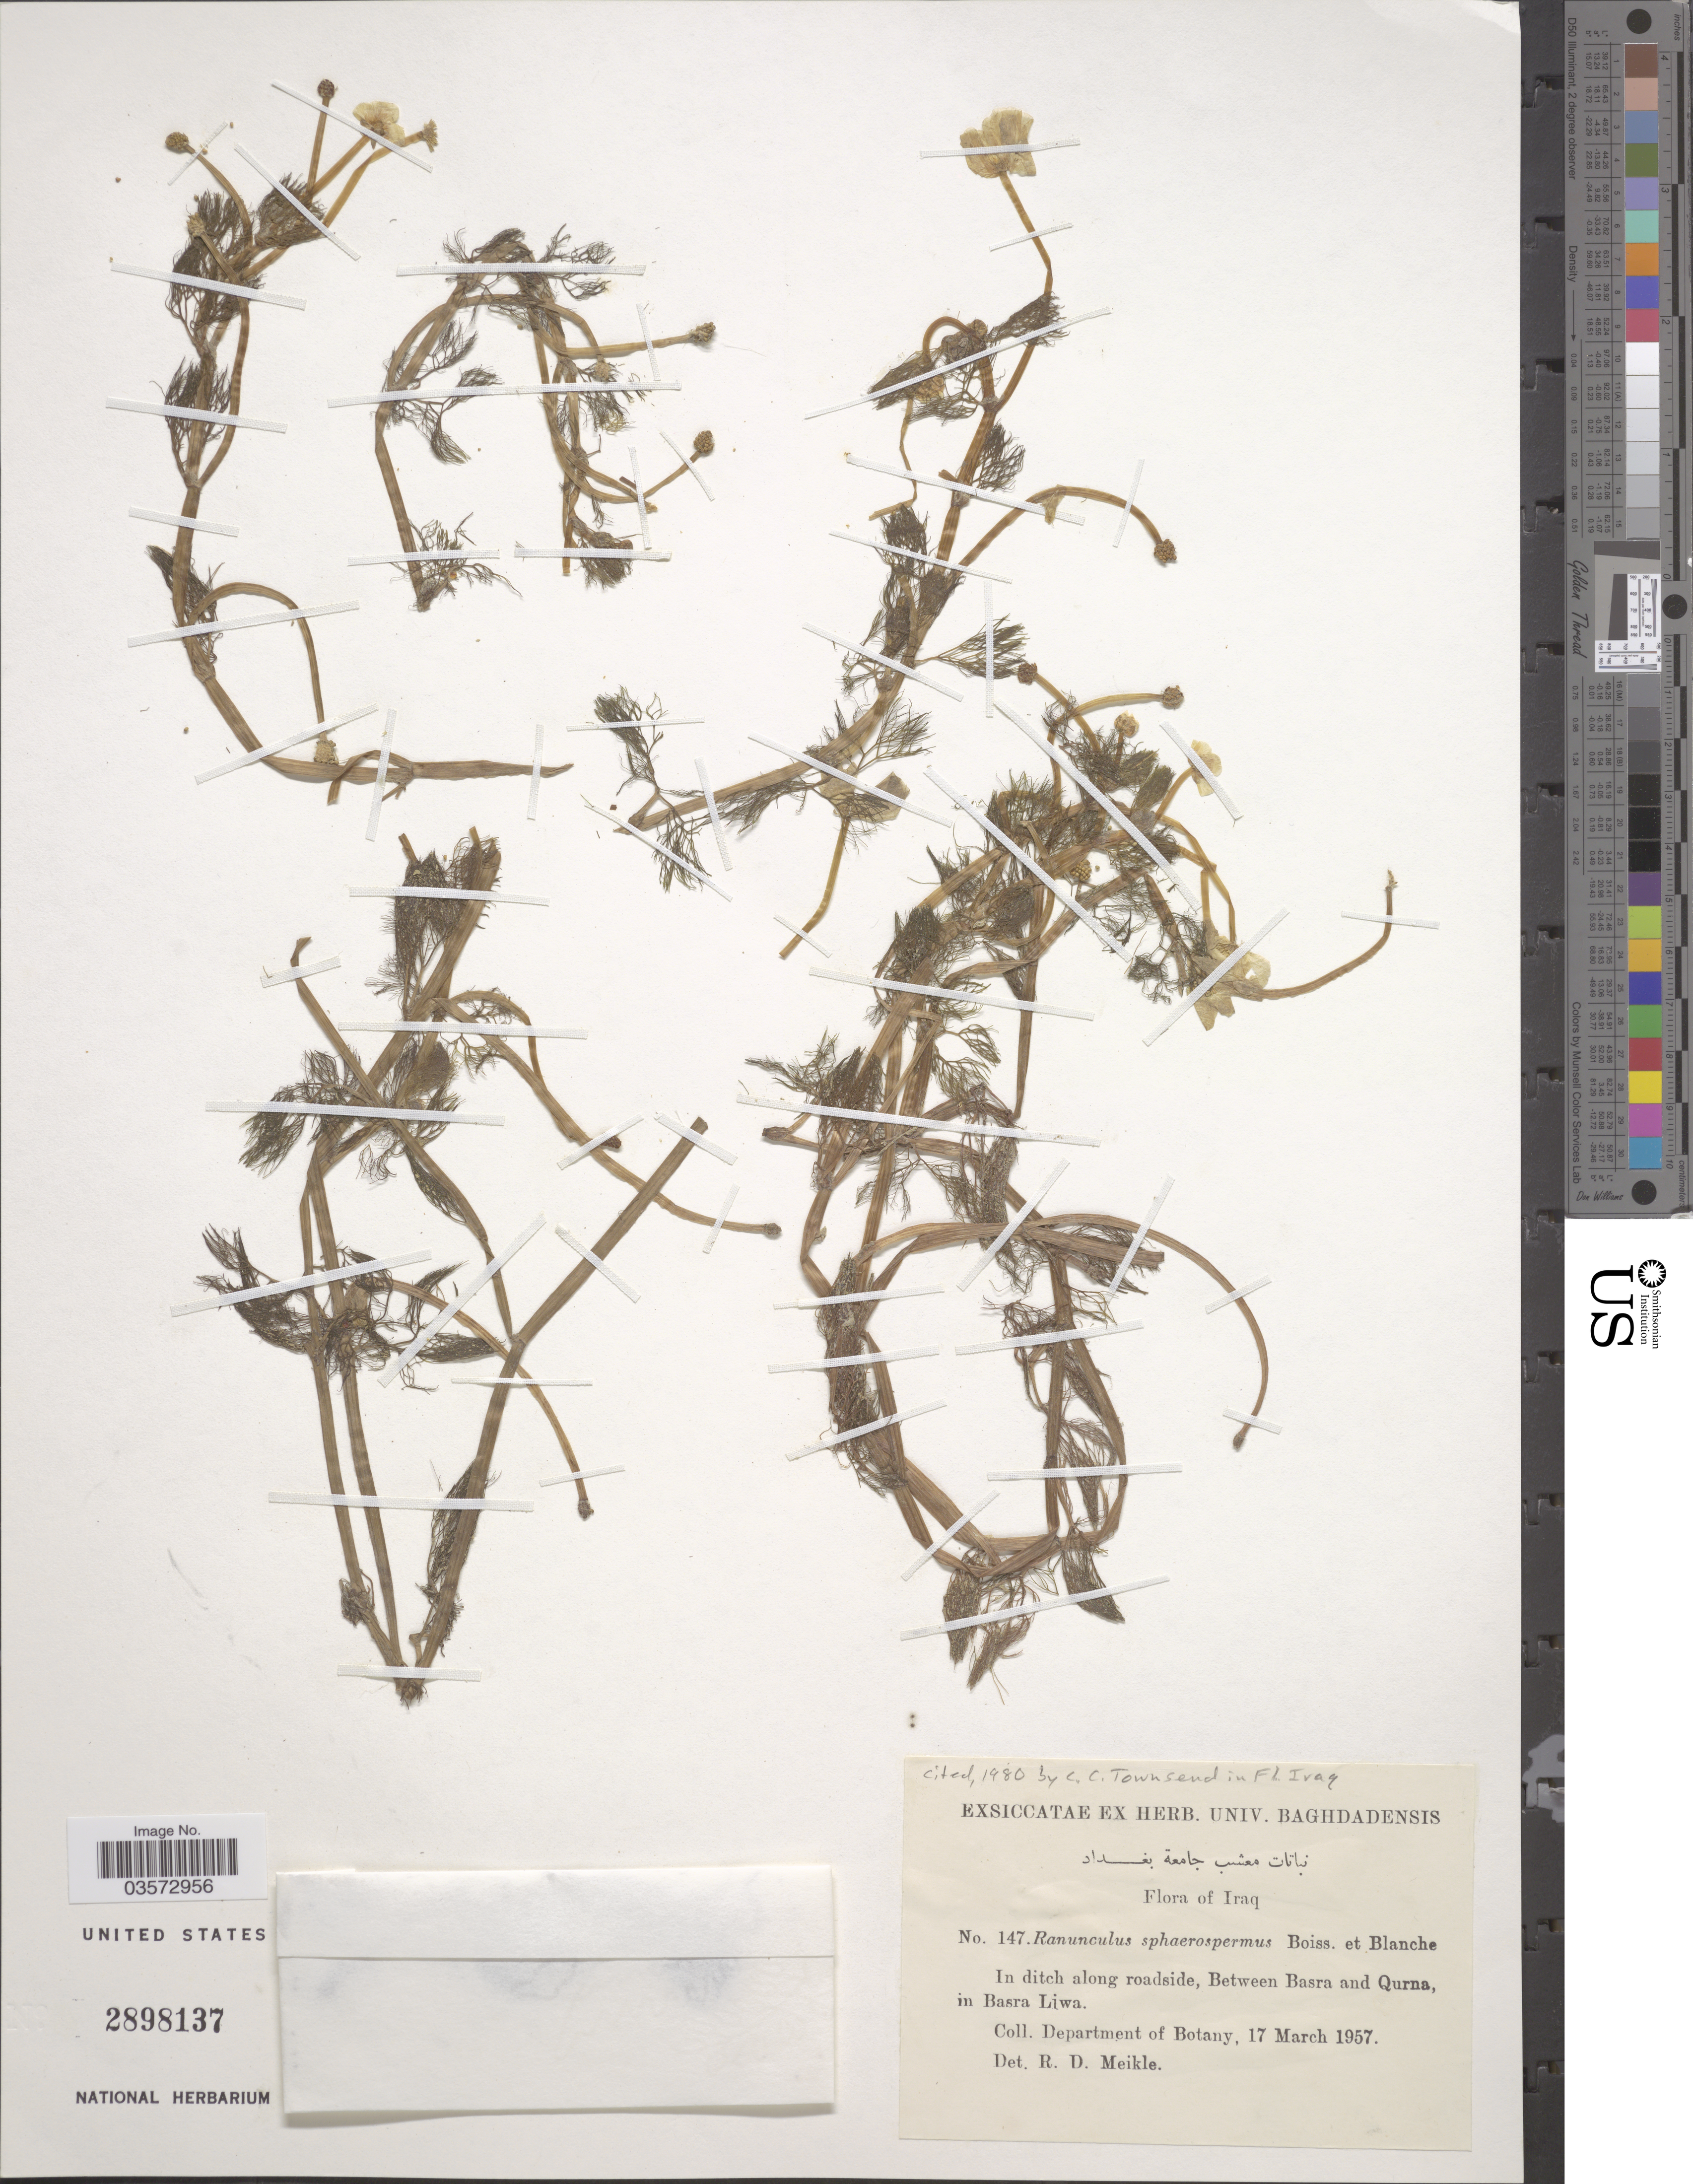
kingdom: Plantae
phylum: Tracheophyta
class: Magnoliopsida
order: Ranunculales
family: Ranunculaceae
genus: Ranunculus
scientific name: Ranunculus sphaerospermus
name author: Boiss. & C.I. Blanche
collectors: Department of Botany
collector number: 147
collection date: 1957-03-17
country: Iraq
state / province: Al Basrah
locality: In ditch along roadside, Between Basra and Qurna, in Basra Liwa.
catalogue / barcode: US 2898137